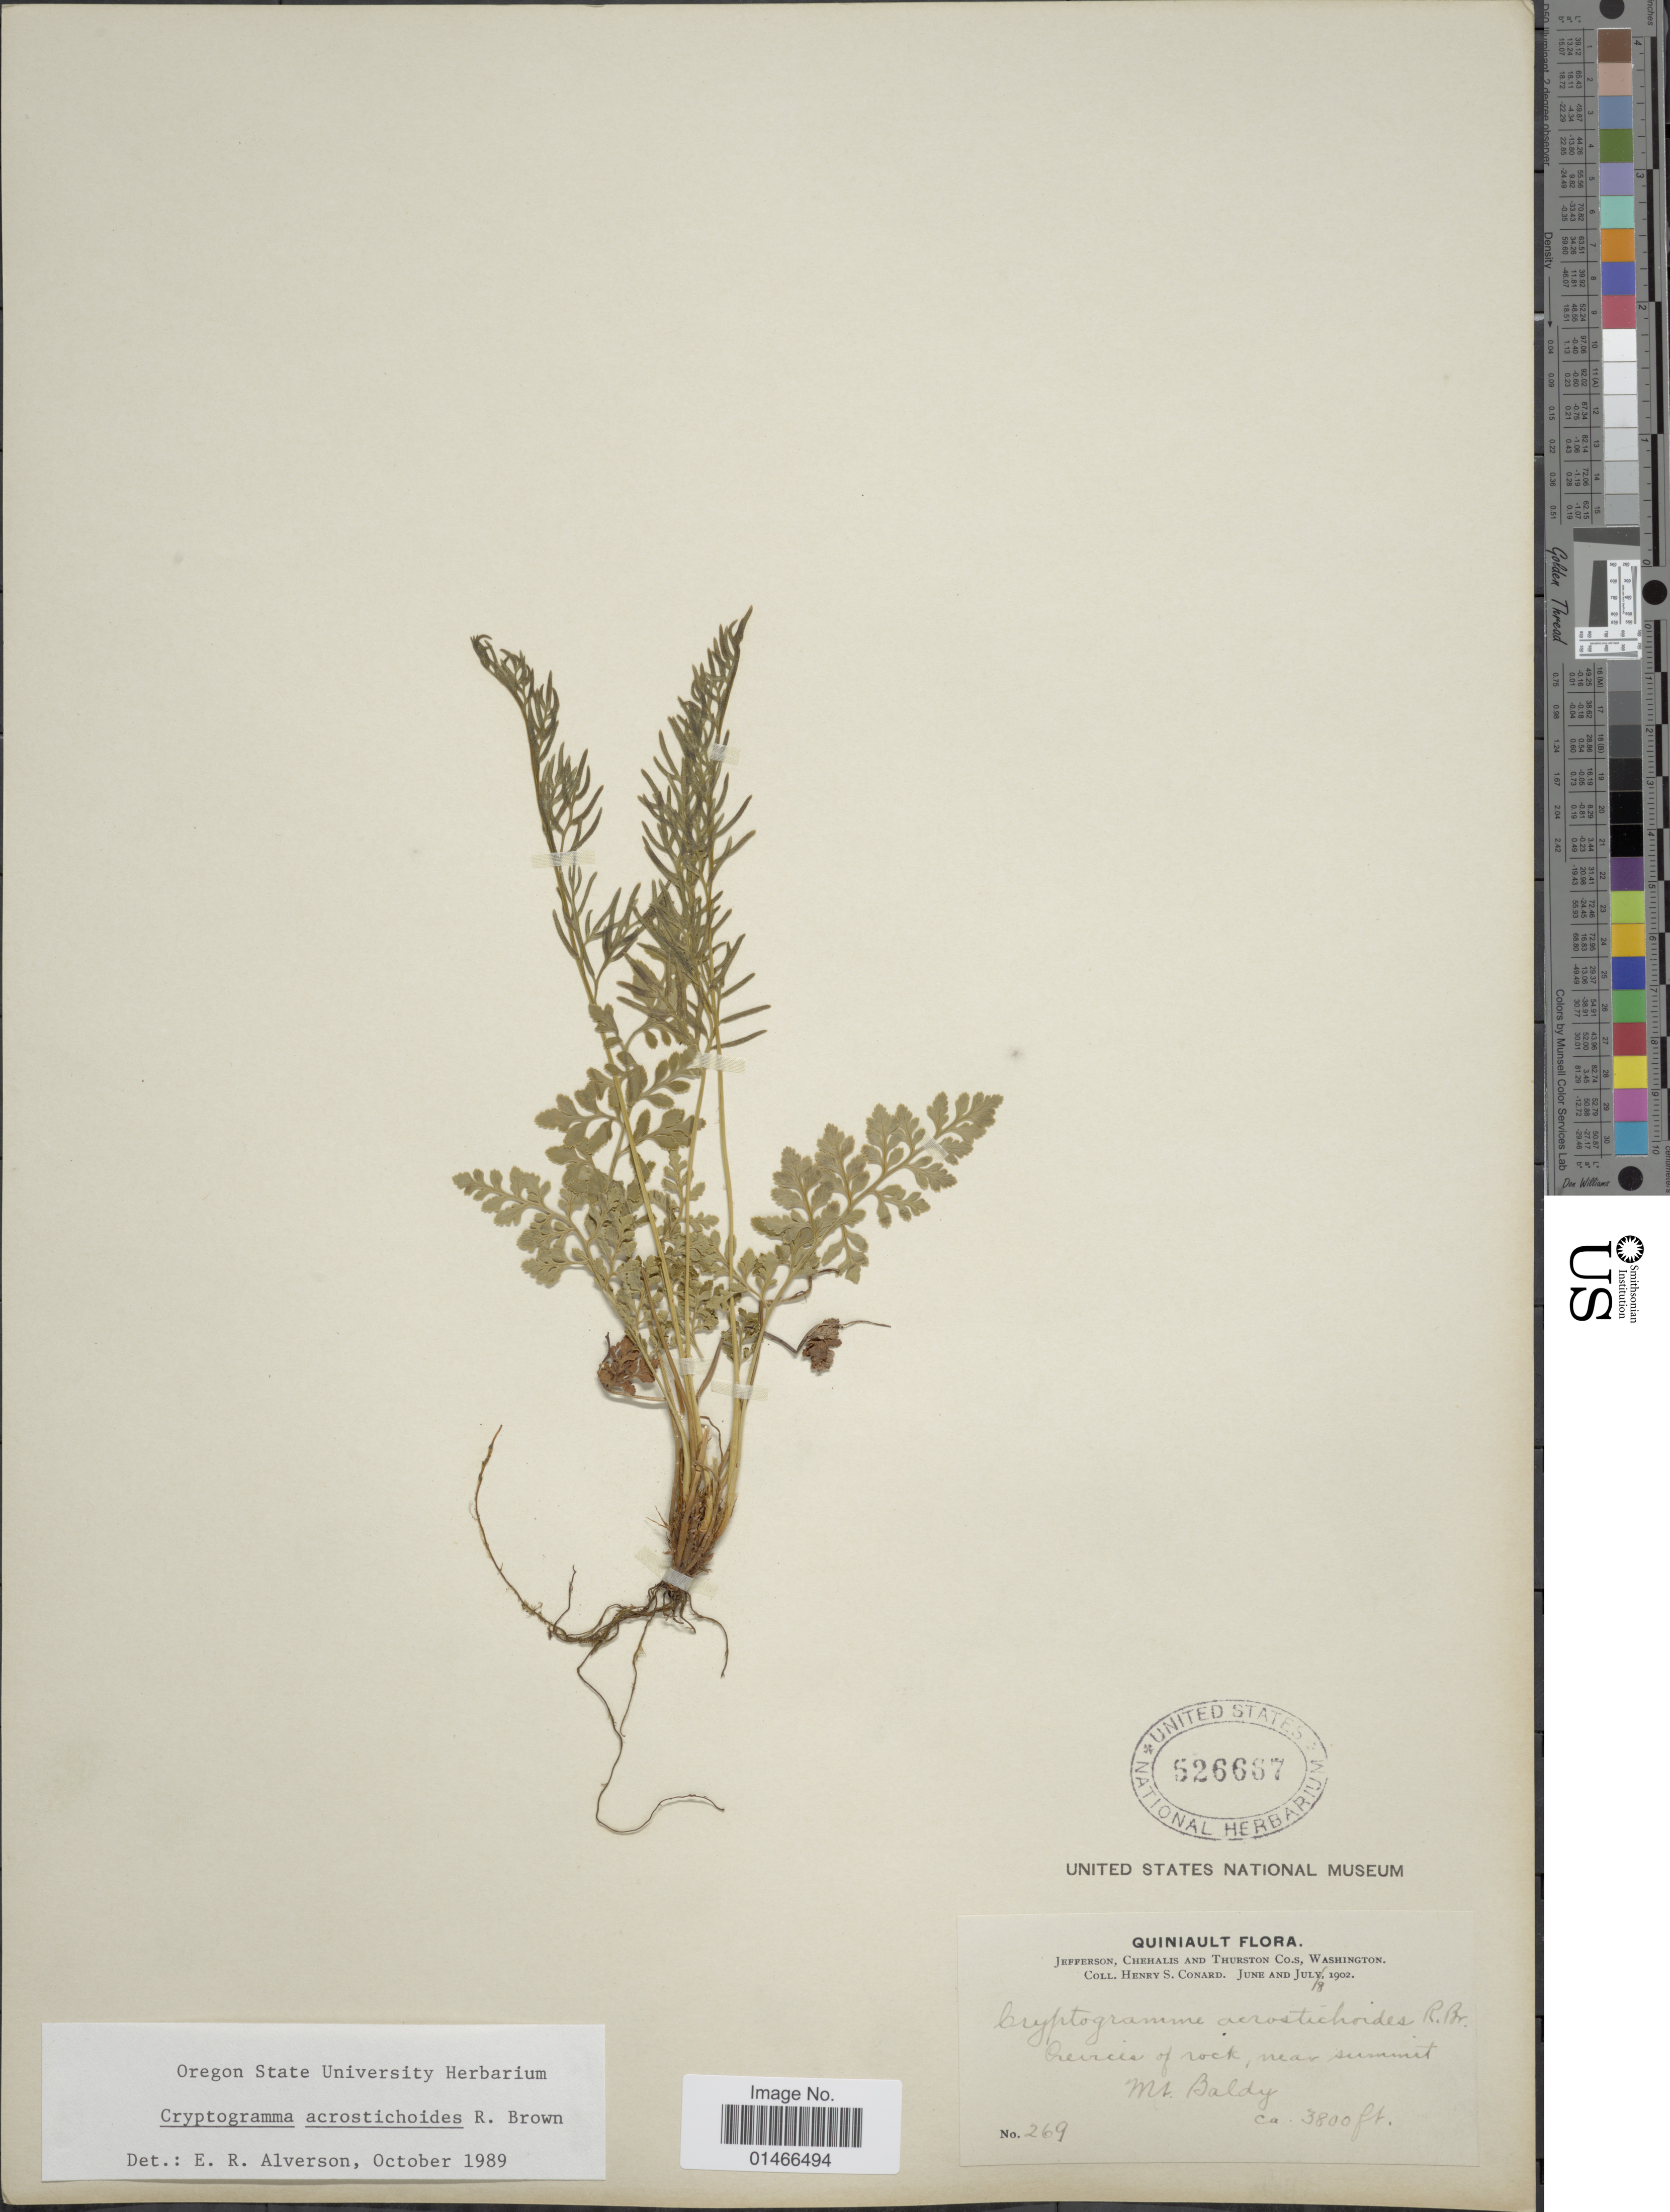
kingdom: Plantae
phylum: Tracheophyta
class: Polypodiopsida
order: Polypodiales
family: Pteridaceae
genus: Cryptogramma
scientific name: Cryptogramma acrostichoides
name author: R. Br.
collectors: H. S. Conard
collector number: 269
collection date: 1902-06-08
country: United States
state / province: Washington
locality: Quiniault. Mt. Baldy.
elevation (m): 1158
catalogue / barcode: US 526667